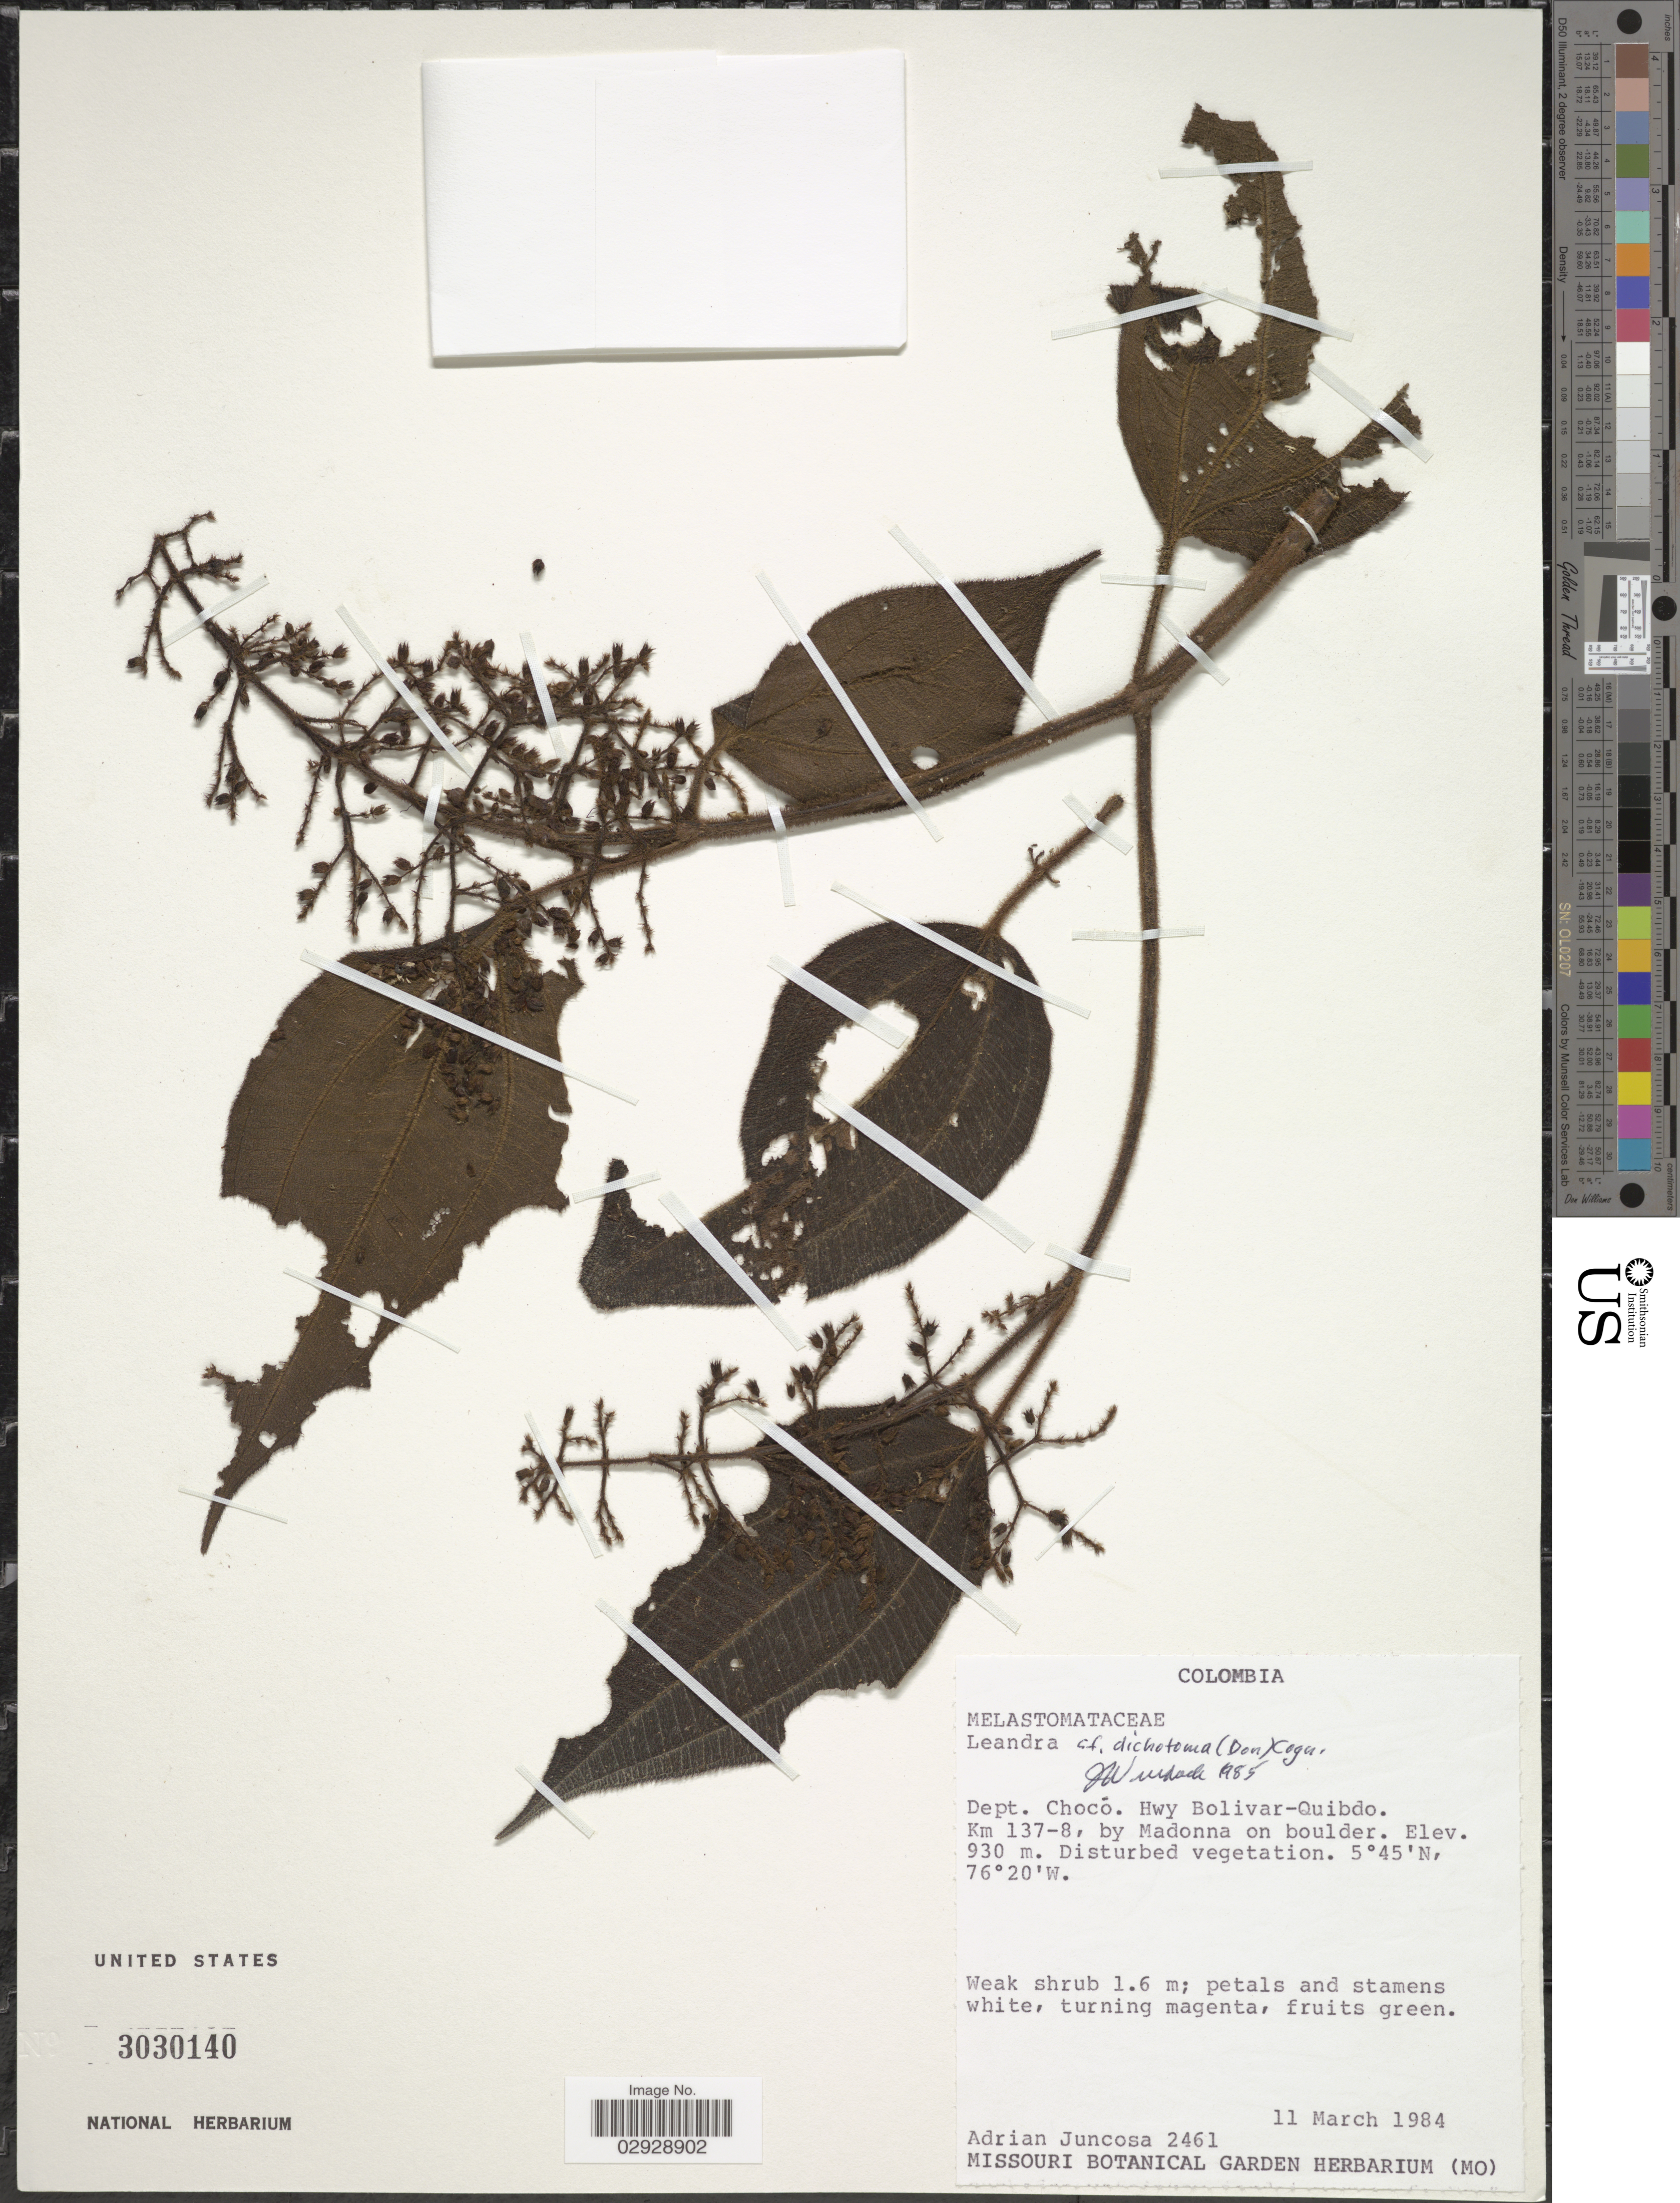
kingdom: Plantae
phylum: Tracheophyta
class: Magnoliopsida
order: Myrtales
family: Melastomataceae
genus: Leandra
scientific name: Leandra dichotoma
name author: (D. Don) Cogn.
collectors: A. Juncosa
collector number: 2461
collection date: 1984-03-11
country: Colombia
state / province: Chocó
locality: Dept. Chocó. Hwy Bolivar-Quibdo. Km 137-8, by Madonna on boulder.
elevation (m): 930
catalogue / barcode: US 3030140